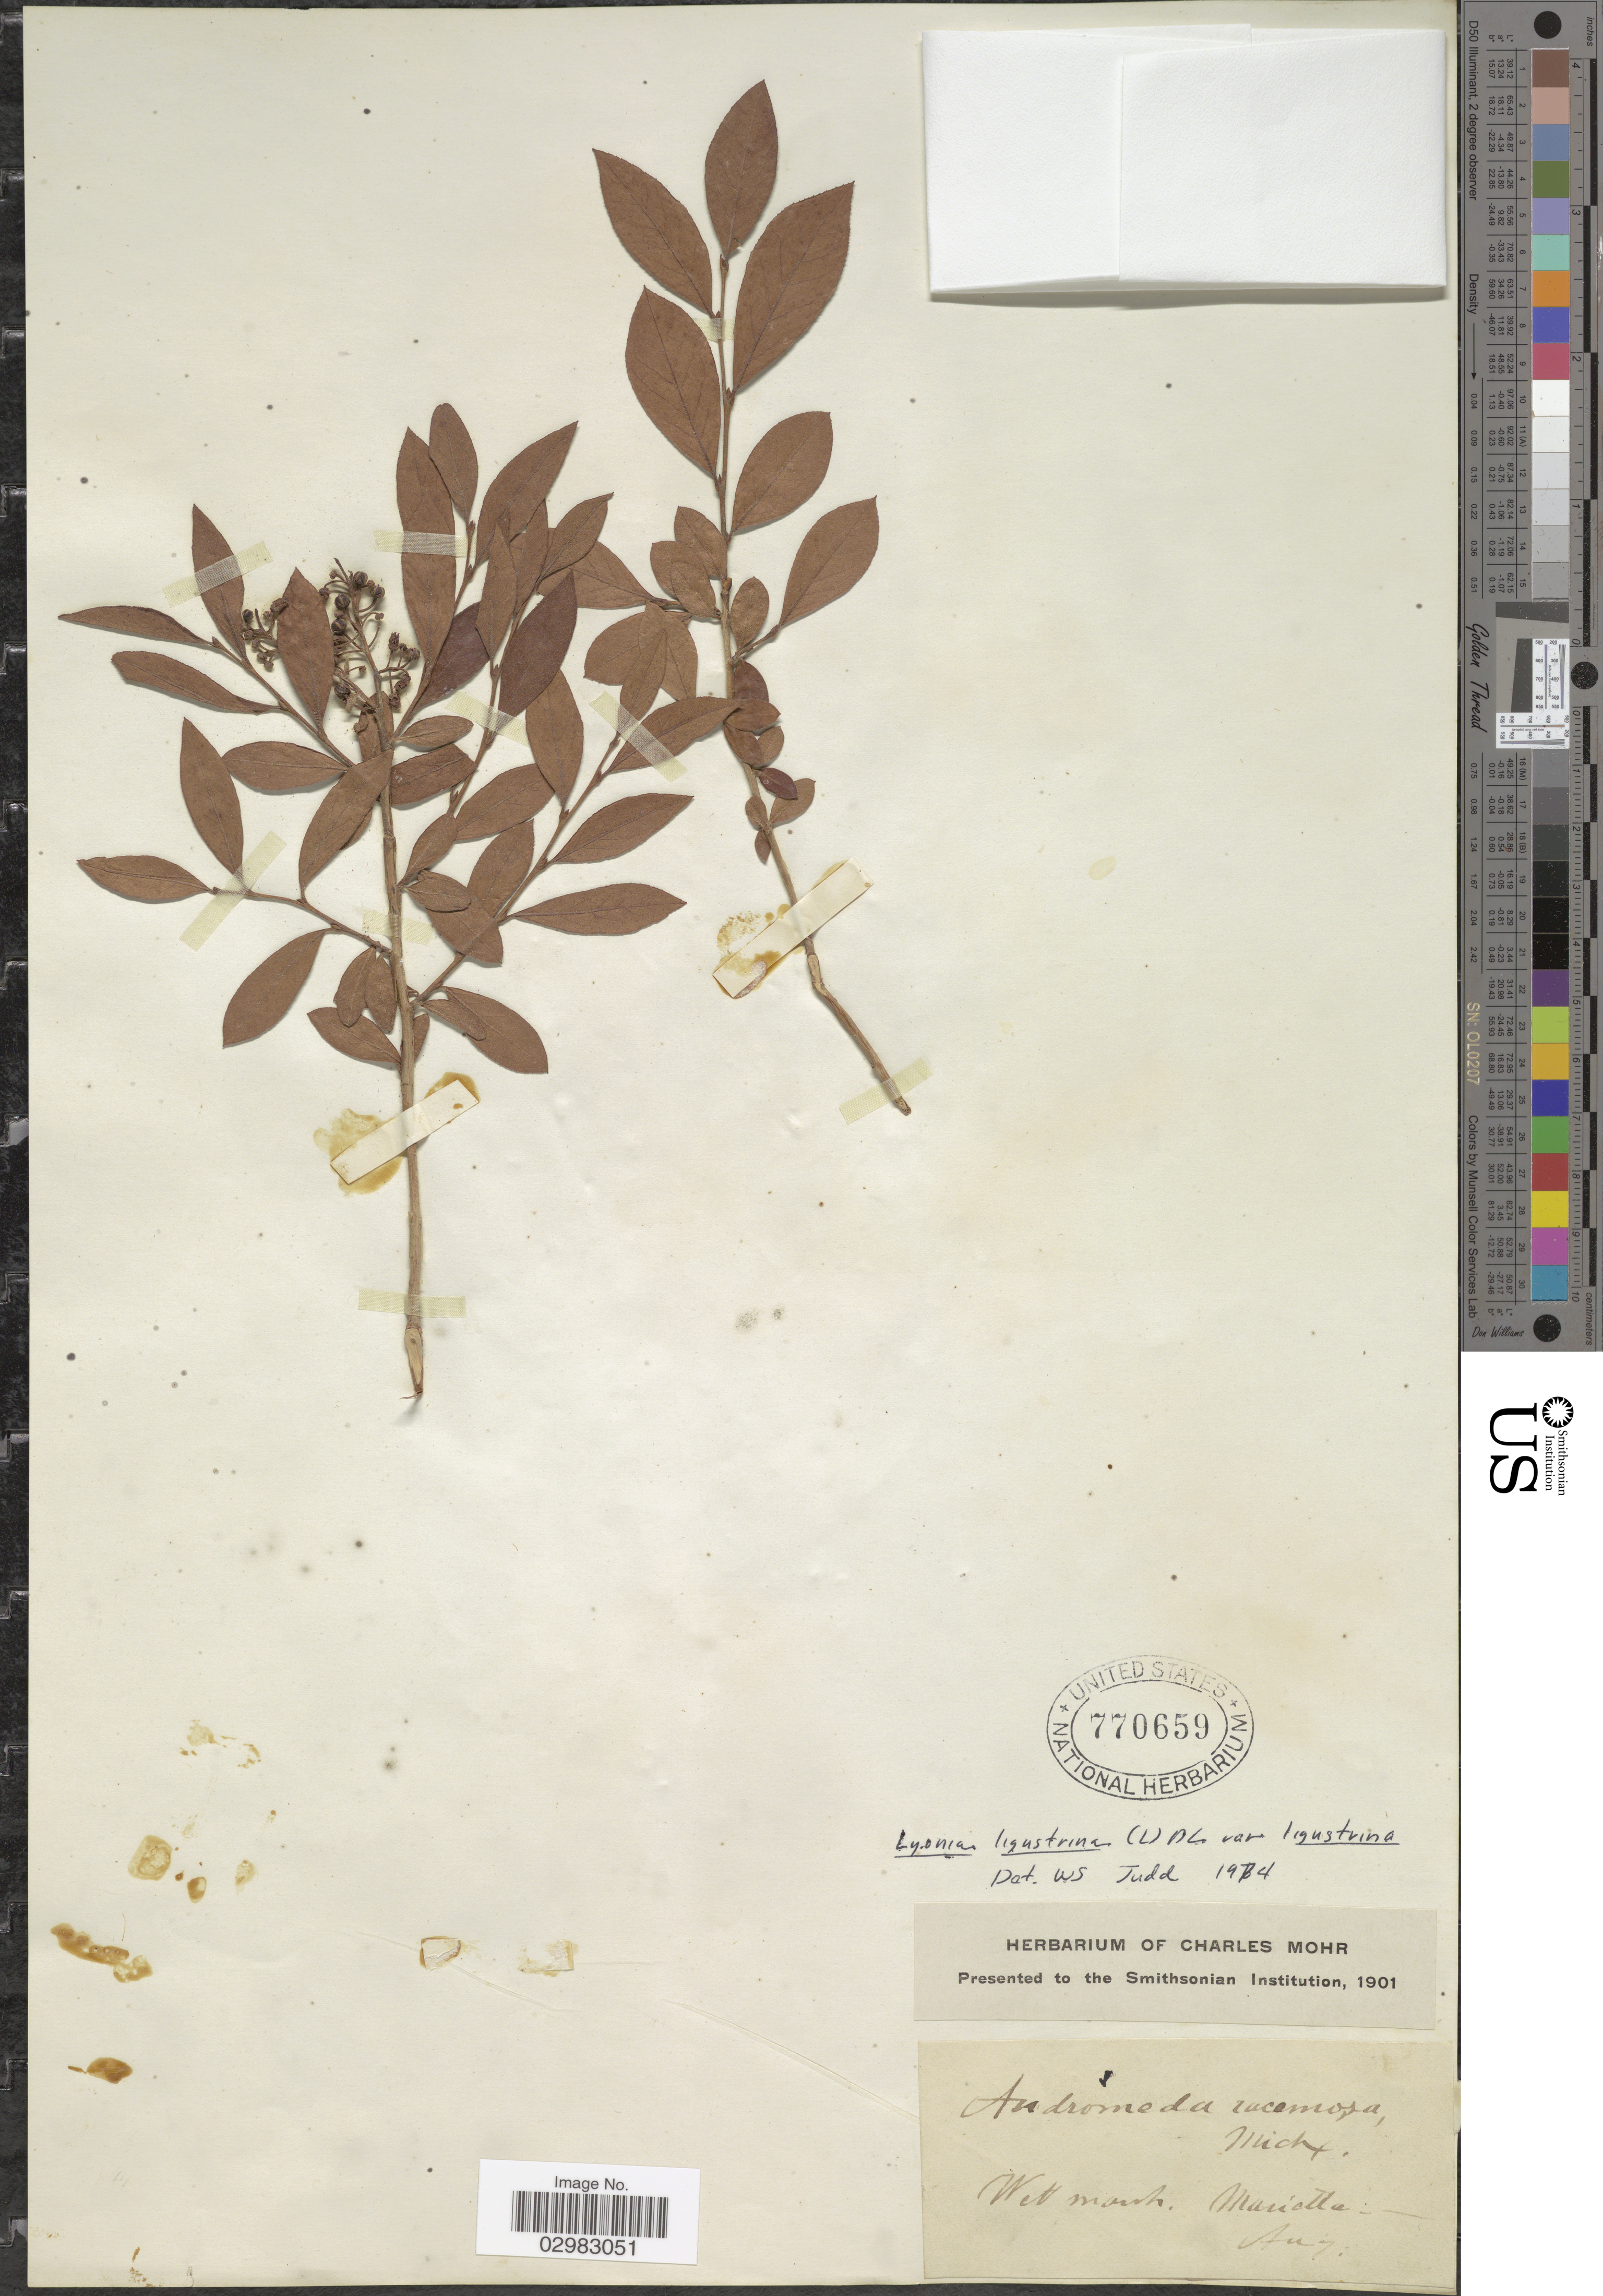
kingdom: Plantae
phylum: Tracheophyta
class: Magnoliopsida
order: Ericales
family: Ericaceae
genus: Lyonia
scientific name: Lyonia ligustrina var. ligustrina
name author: (L.) DC.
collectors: Mariette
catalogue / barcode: US 770659